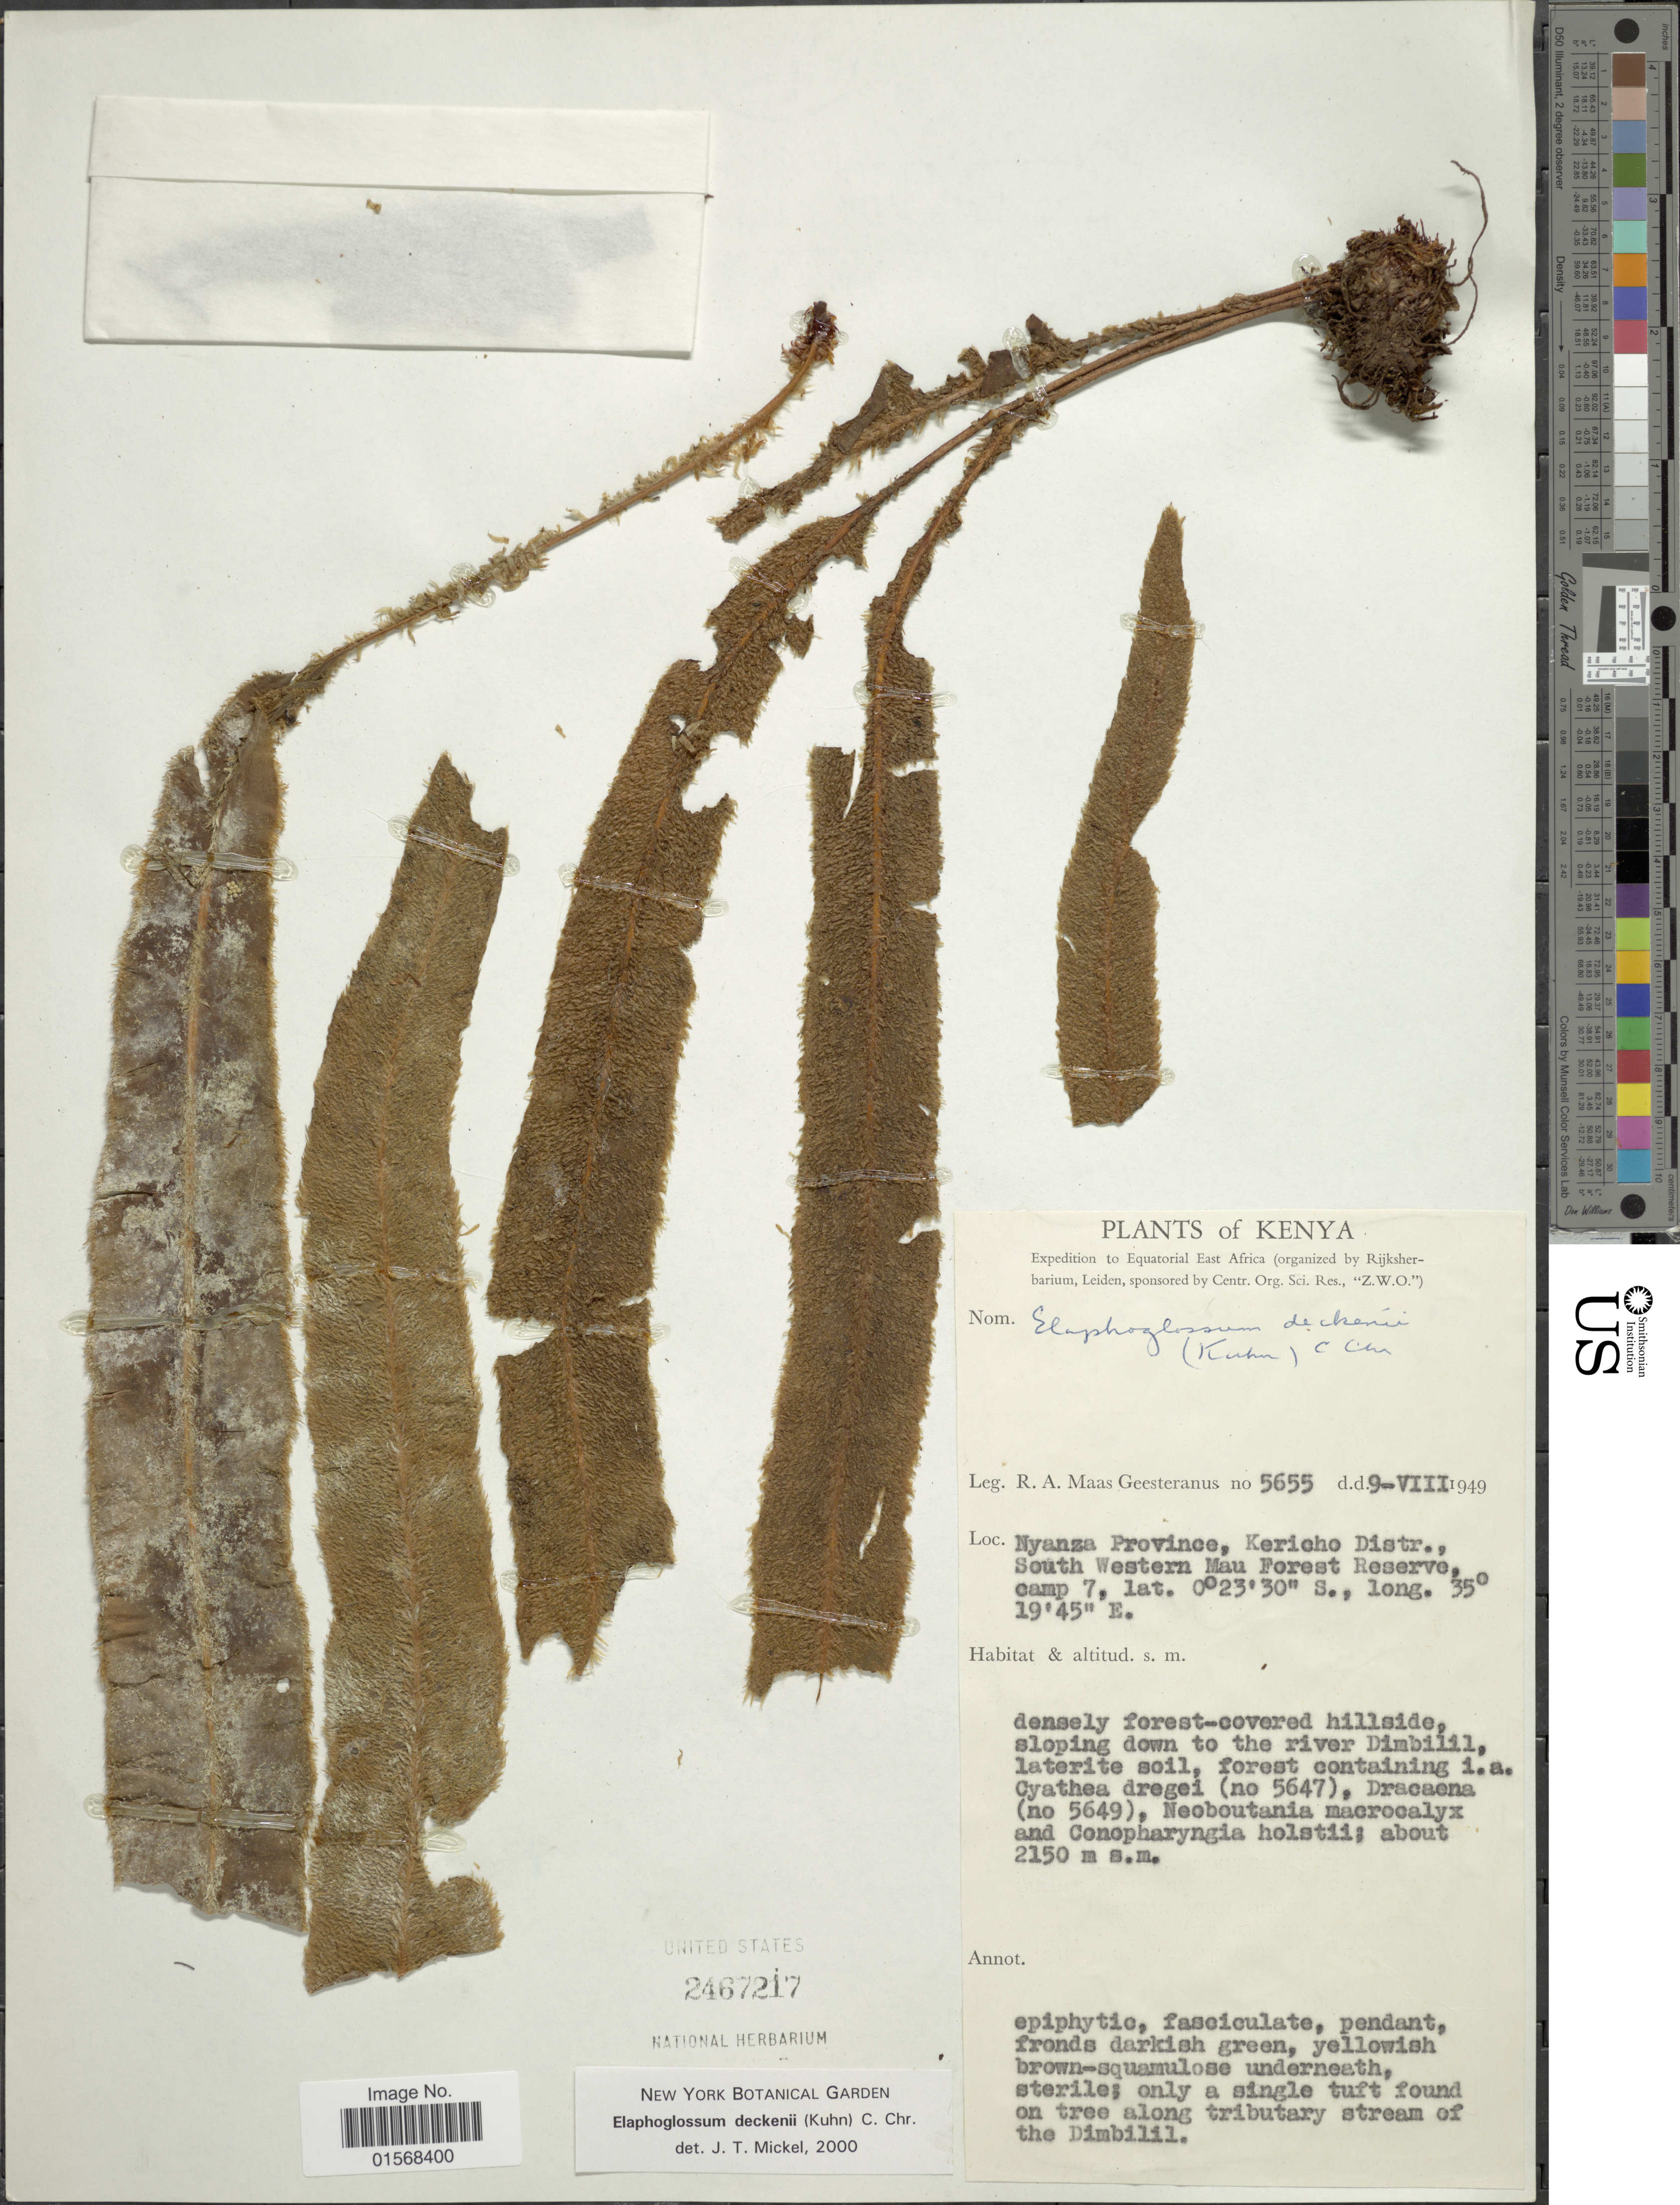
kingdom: Plantae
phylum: Tracheophyta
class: Polypodiopsida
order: Polypodiales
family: Dryopteridaceae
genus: Elaphoglossum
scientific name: Elaphoglossum deckenii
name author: (Kuhn) C. Chr.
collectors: R. A. Maas Geesteranus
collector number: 5655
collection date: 1949-08-09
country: Kenya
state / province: Kericho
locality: Nyanza Province, Kericho Distr., South Western Mau Forest Reserve camp 7.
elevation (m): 2150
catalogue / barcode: US 2467217